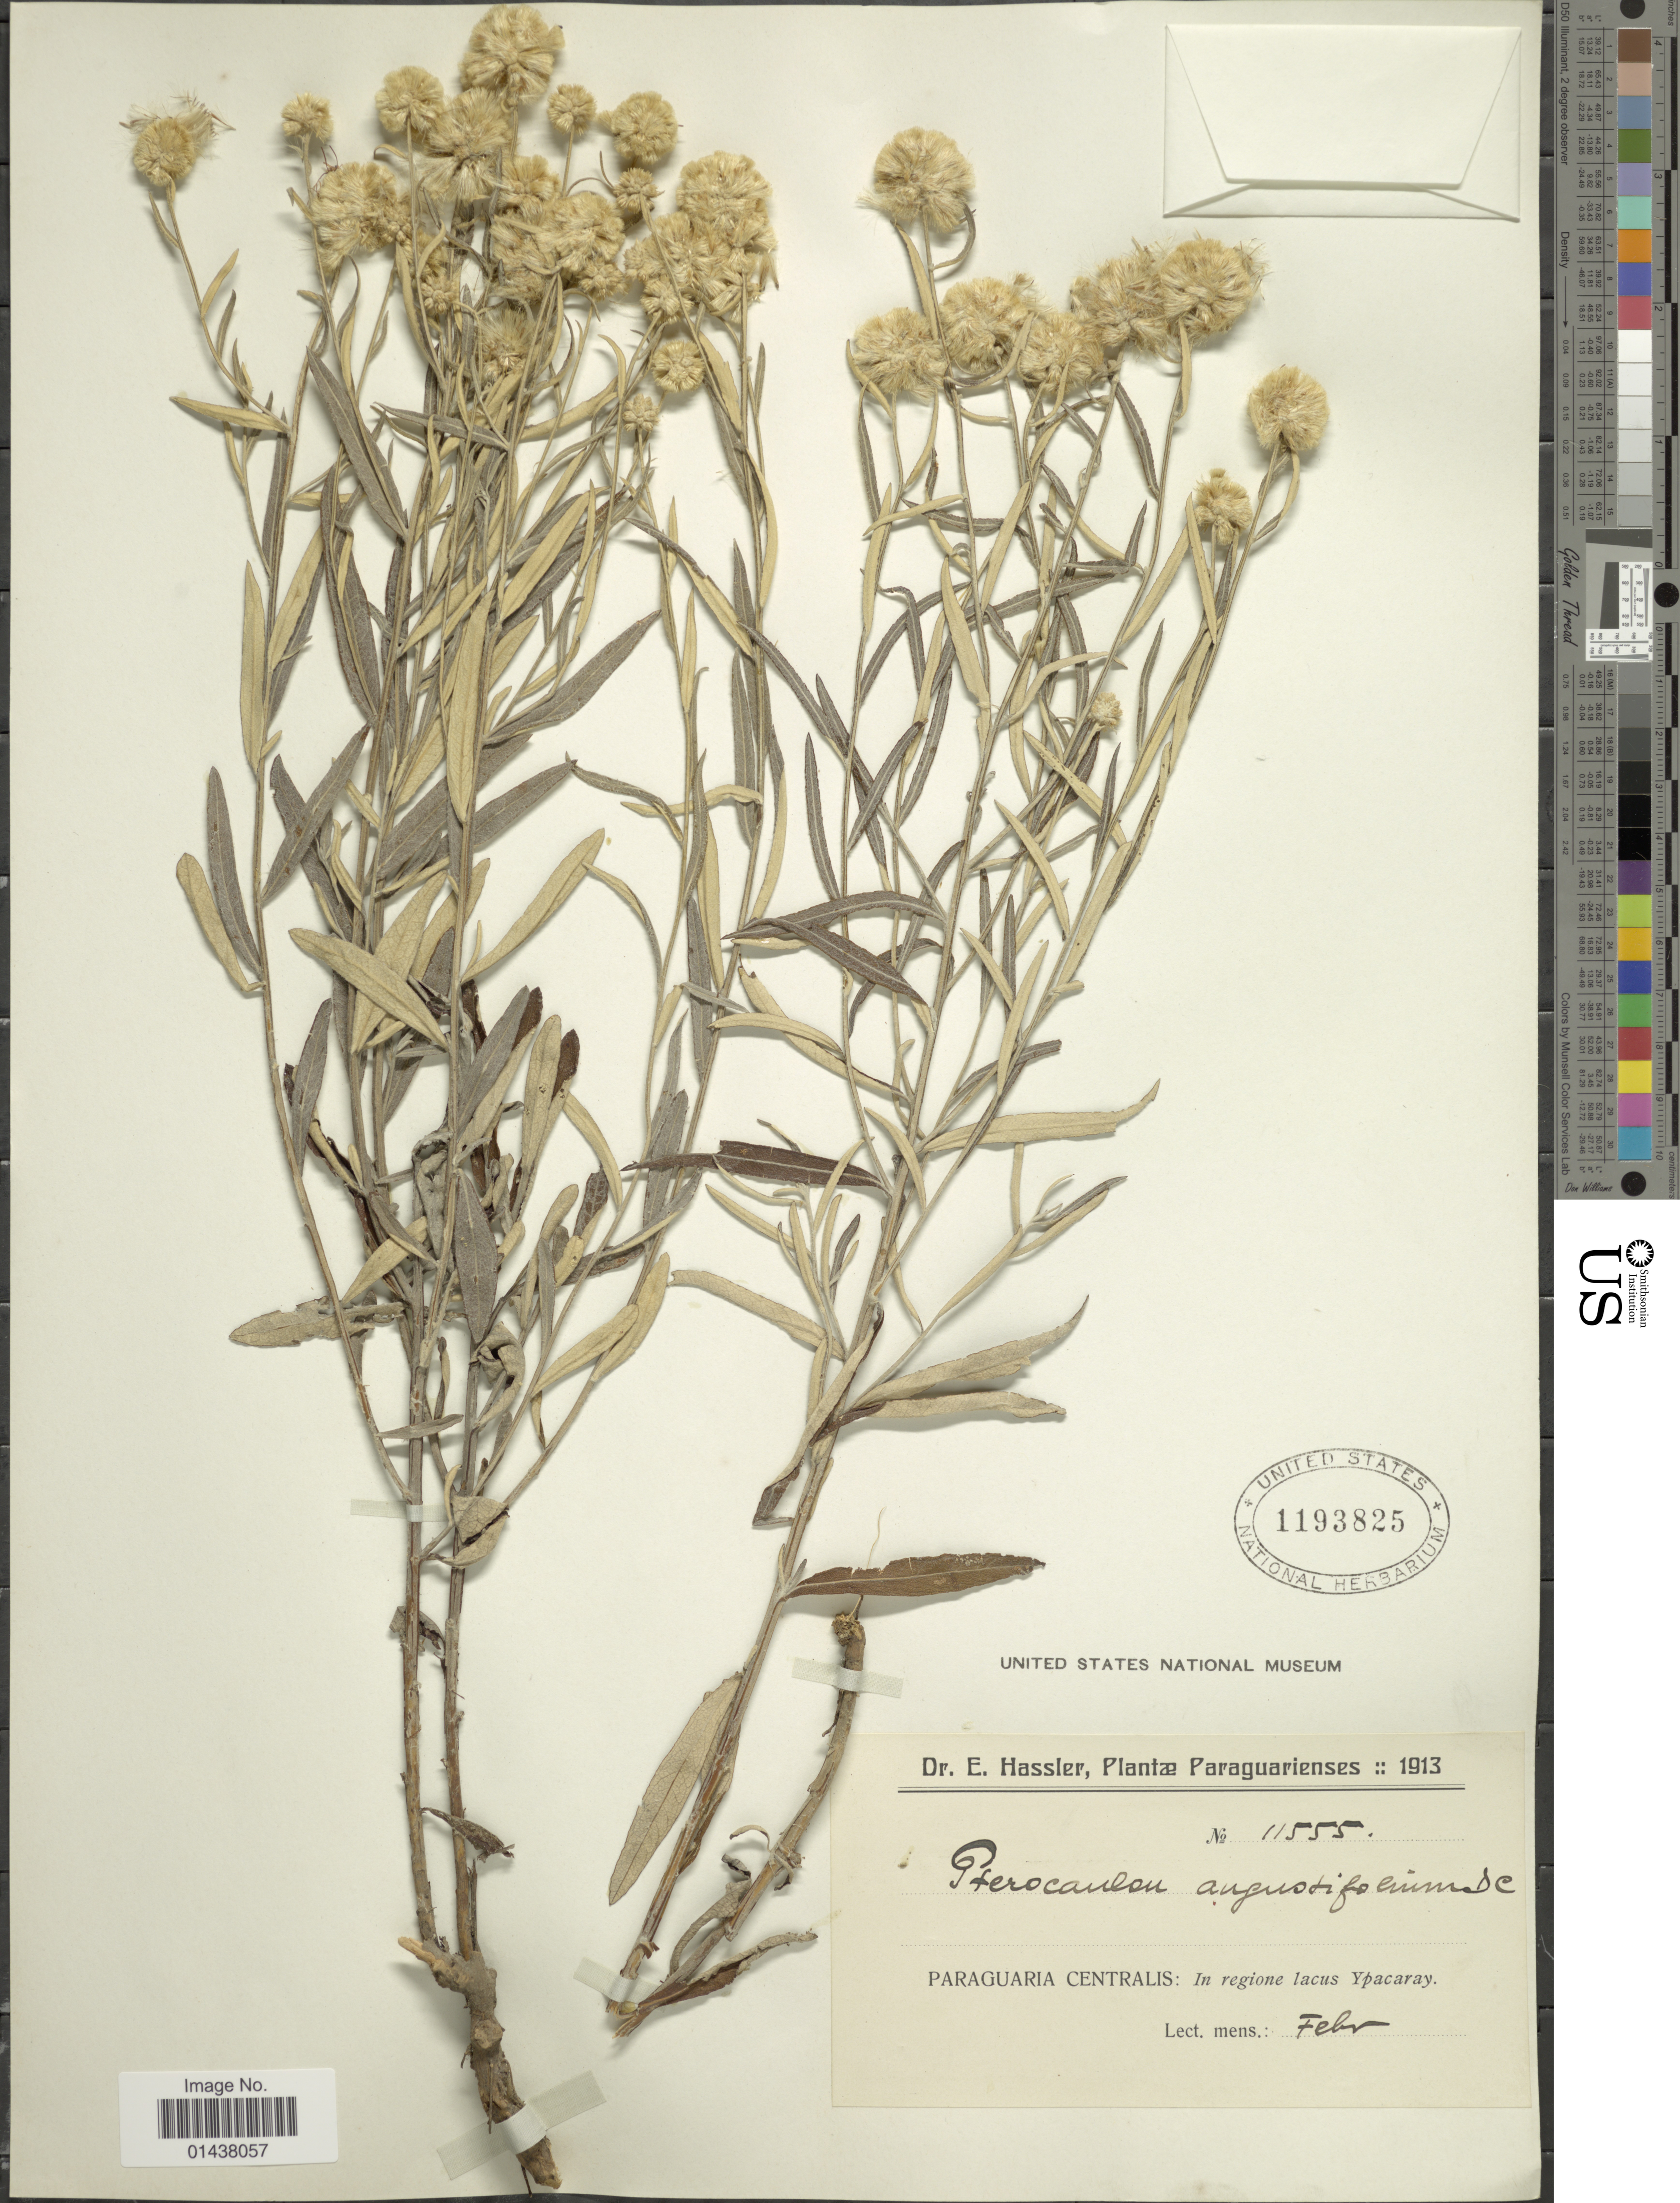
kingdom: Plantae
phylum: Tracheophyta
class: Magnoliopsida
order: Asterales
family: Asteraceae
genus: Pterocaulon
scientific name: Pterocaulon angustifolium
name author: DC.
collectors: E. Hassler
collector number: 11555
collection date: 1913-02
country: Paraguay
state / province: Paraguari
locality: Paraguaria Centralis: in regione lacus Ypacaray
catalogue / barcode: US 1193825